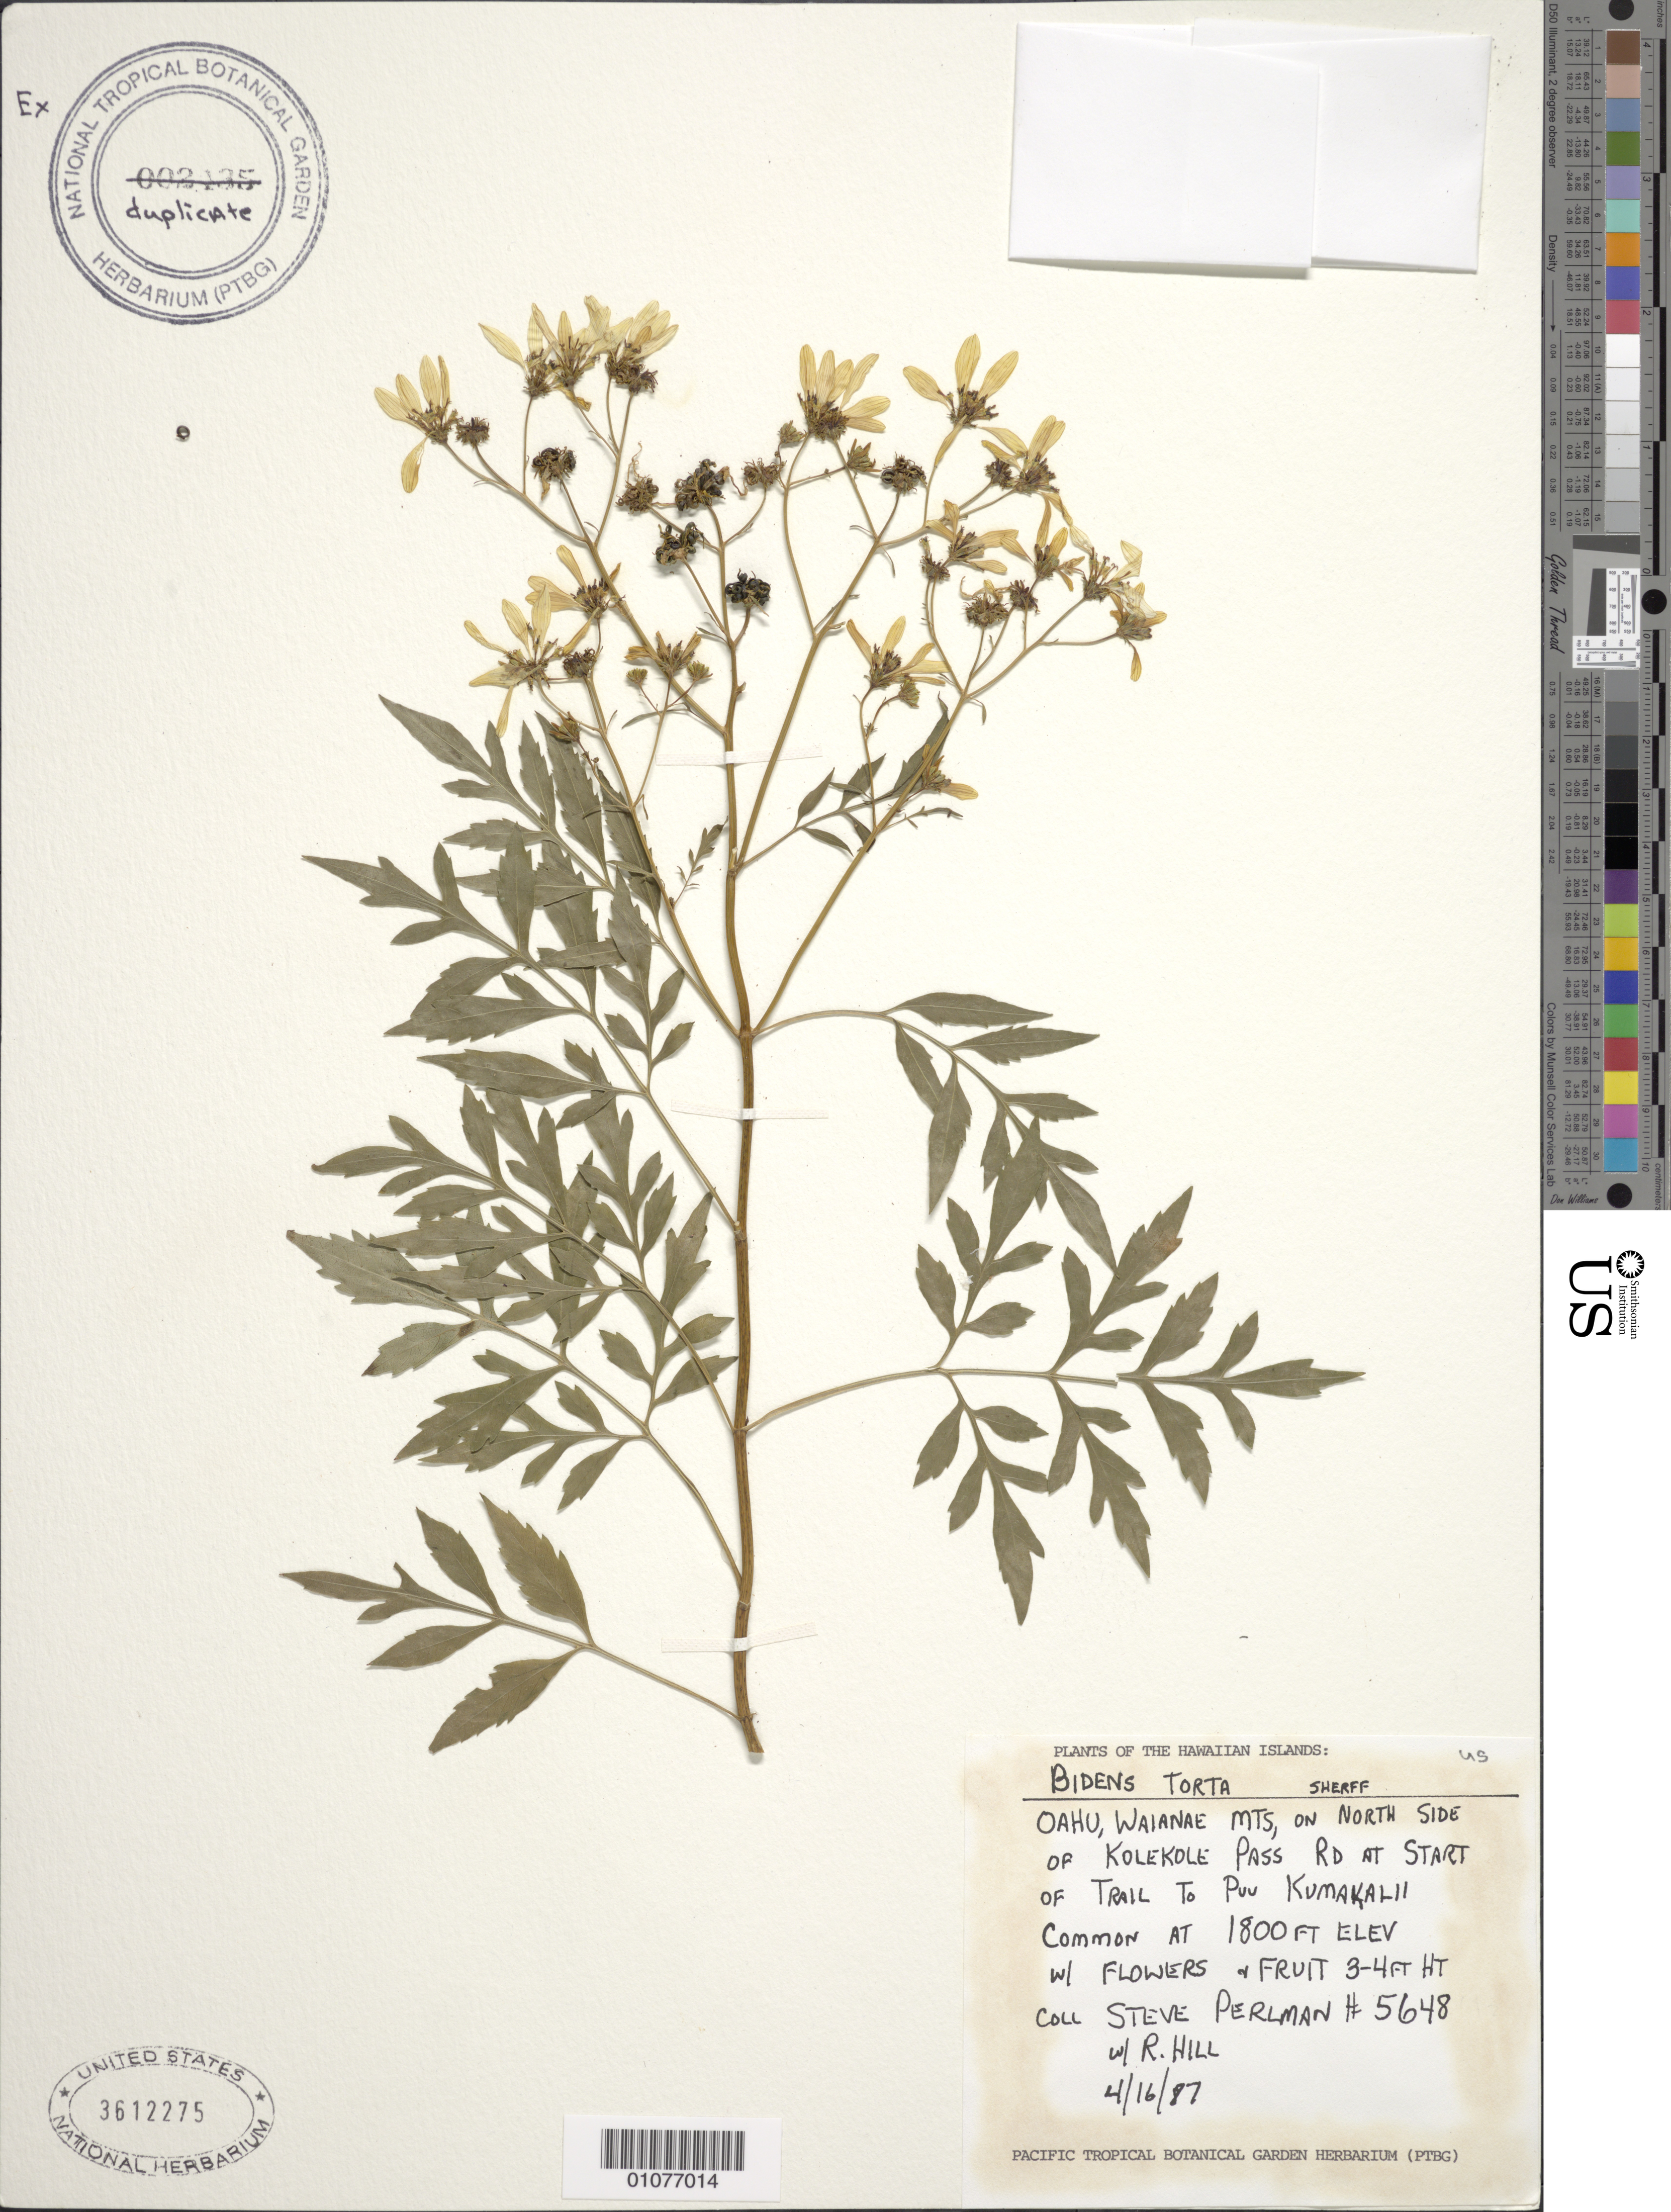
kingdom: Plantae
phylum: Tracheophyta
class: Magnoliopsida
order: Asterales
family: Asteraceae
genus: Bidens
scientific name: Bidens torta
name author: Sherff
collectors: S. P. Perlman & R. Hill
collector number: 5648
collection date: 1987-04-16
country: United States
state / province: Hawaii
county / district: Honolulu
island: Oahu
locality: Waianae Mts., on N side of Kolekole Pass Rd at start of trail to Puu Kamakalii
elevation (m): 549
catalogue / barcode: US 3612275